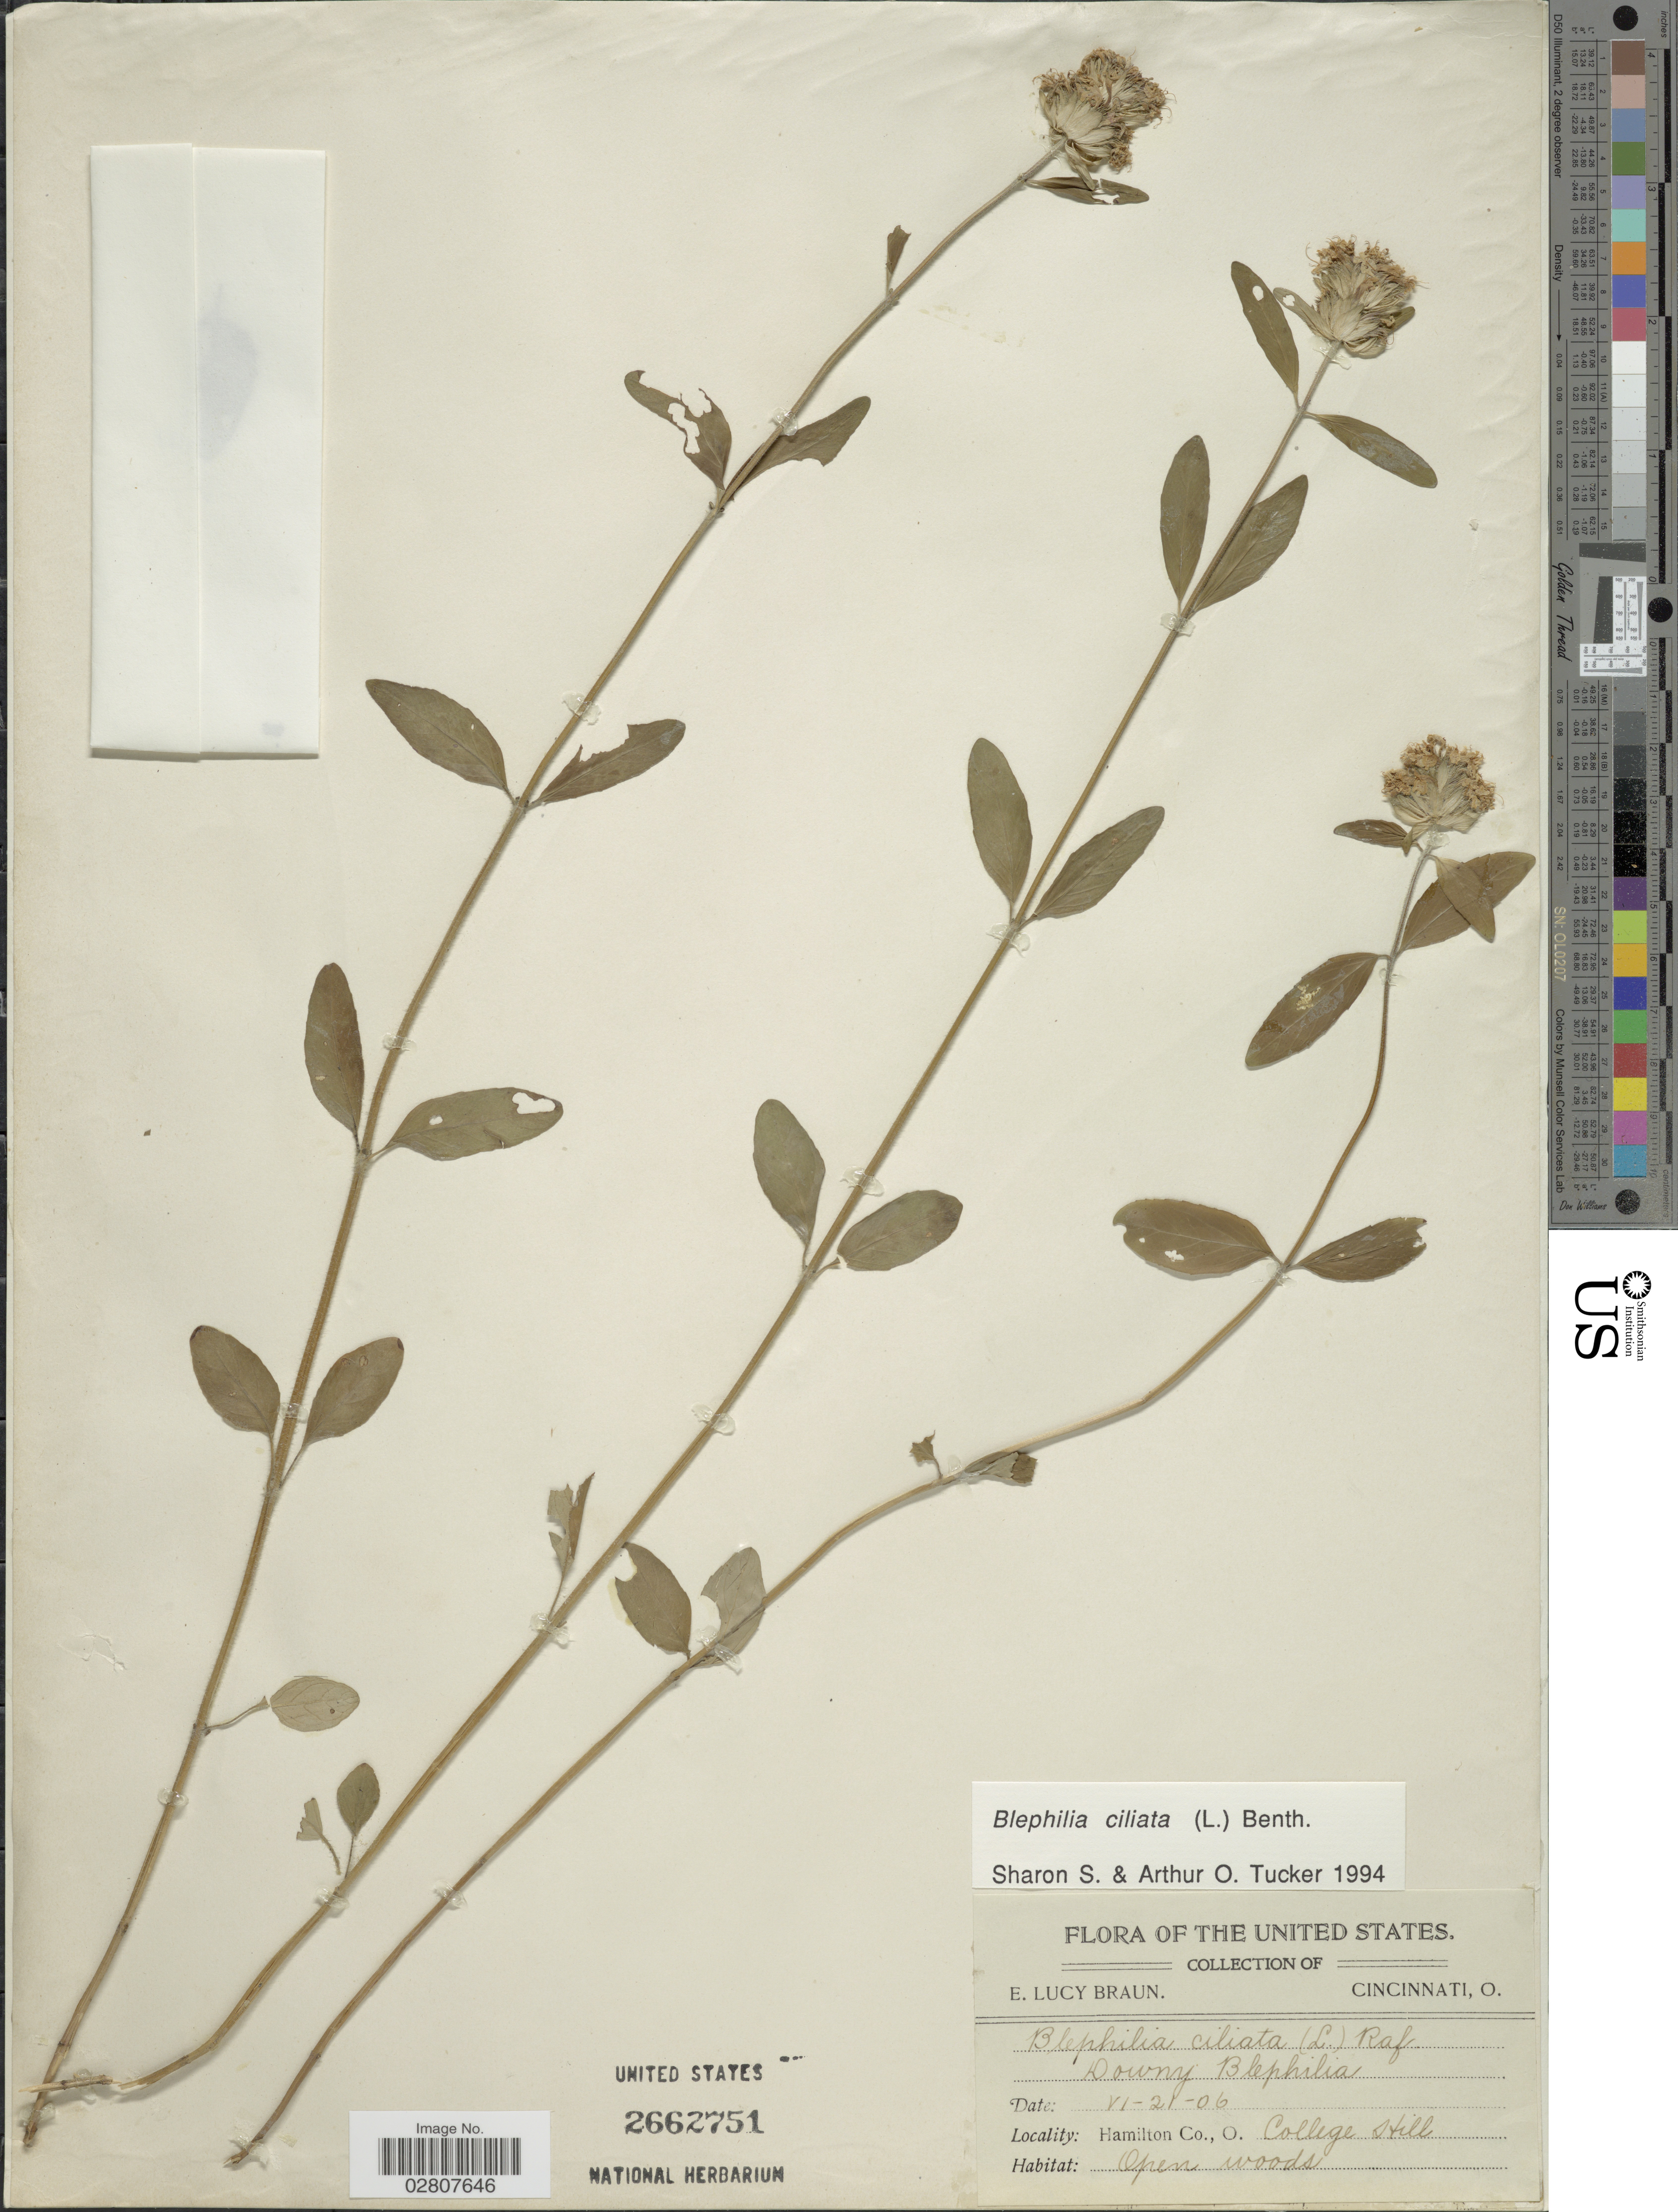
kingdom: Plantae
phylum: Tracheophyta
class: Magnoliopsida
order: Lamiales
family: Lamiaceae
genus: Blephilia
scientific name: Blephilia ciliata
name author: (L.) Raf. ex Benth.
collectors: E. L. Braun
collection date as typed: Transcribed d/m/y: 21/6/6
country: United States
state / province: Ohio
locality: Hamilton Co., College Still.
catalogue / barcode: US 2662751